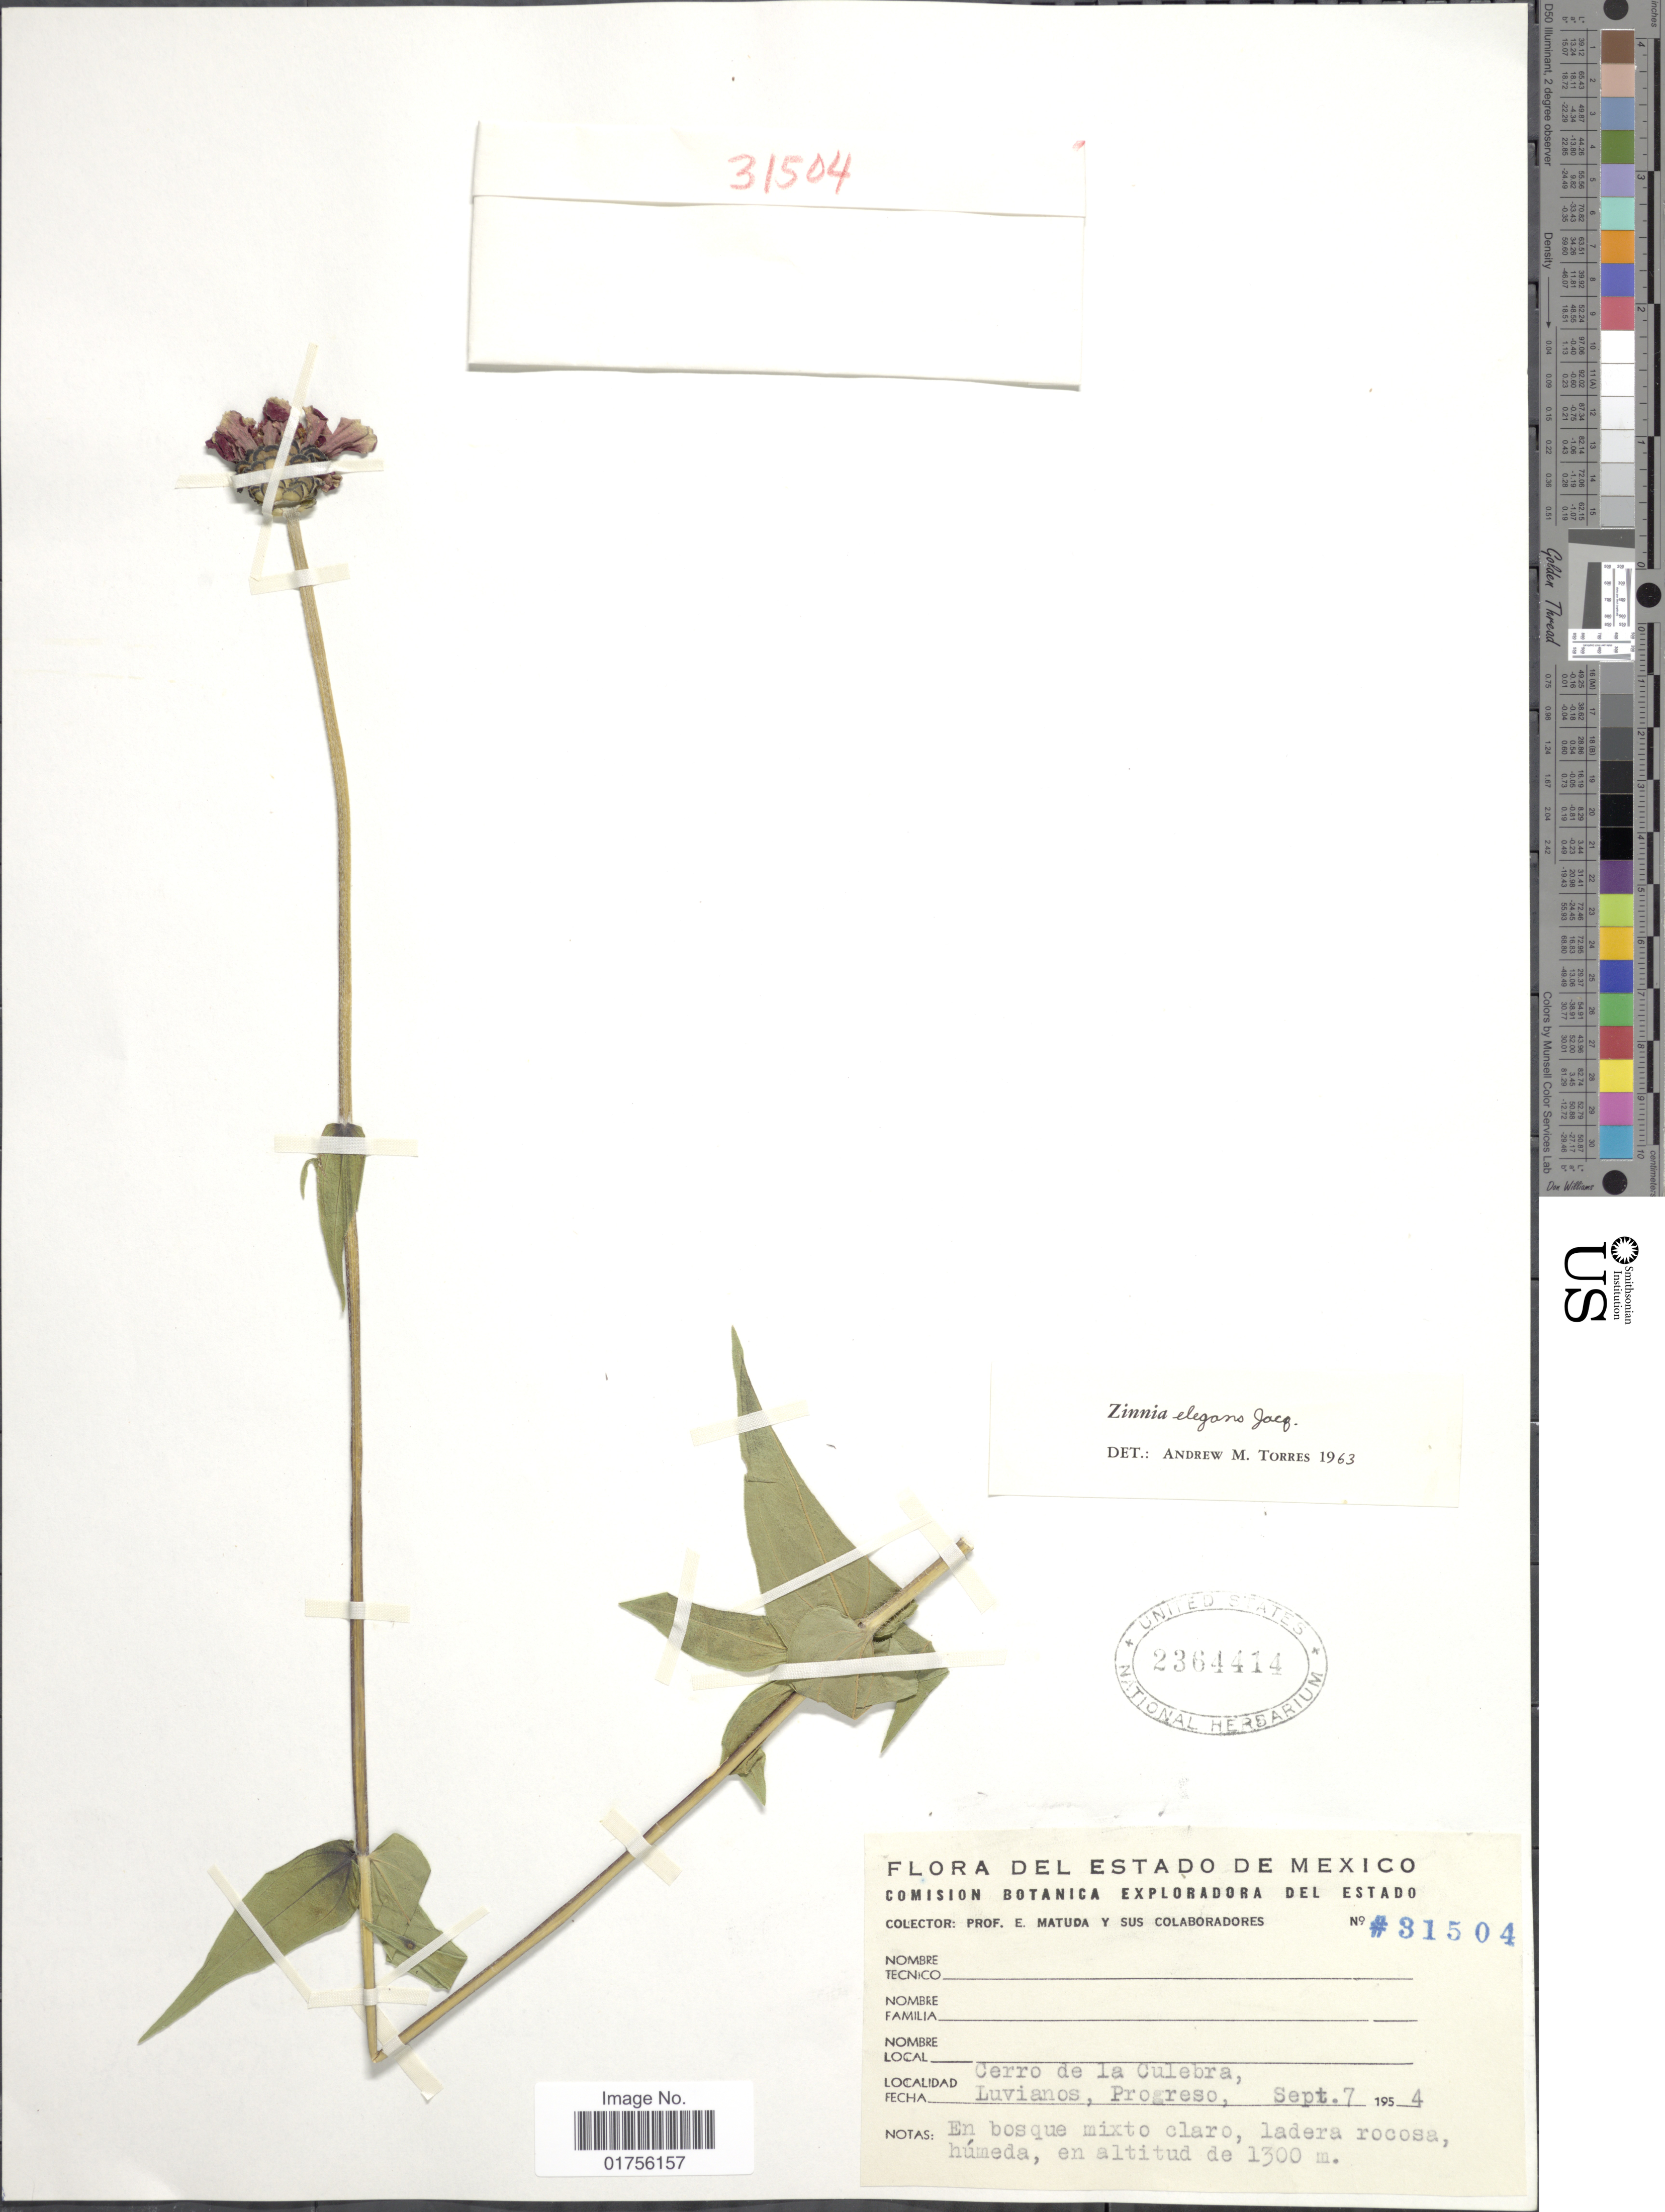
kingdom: Plantae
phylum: Tracheophyta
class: Magnoliopsida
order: Asterales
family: Asteraceae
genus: Zinnia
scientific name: Zinnia elegans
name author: Jacq.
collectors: E. Matuda & et al.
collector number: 31504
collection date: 1954-09-07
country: Mexico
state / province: México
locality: Del Estado de Mexico, Cerro de la Culebra, Luvianos, Progreso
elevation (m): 1300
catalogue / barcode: US 2364414